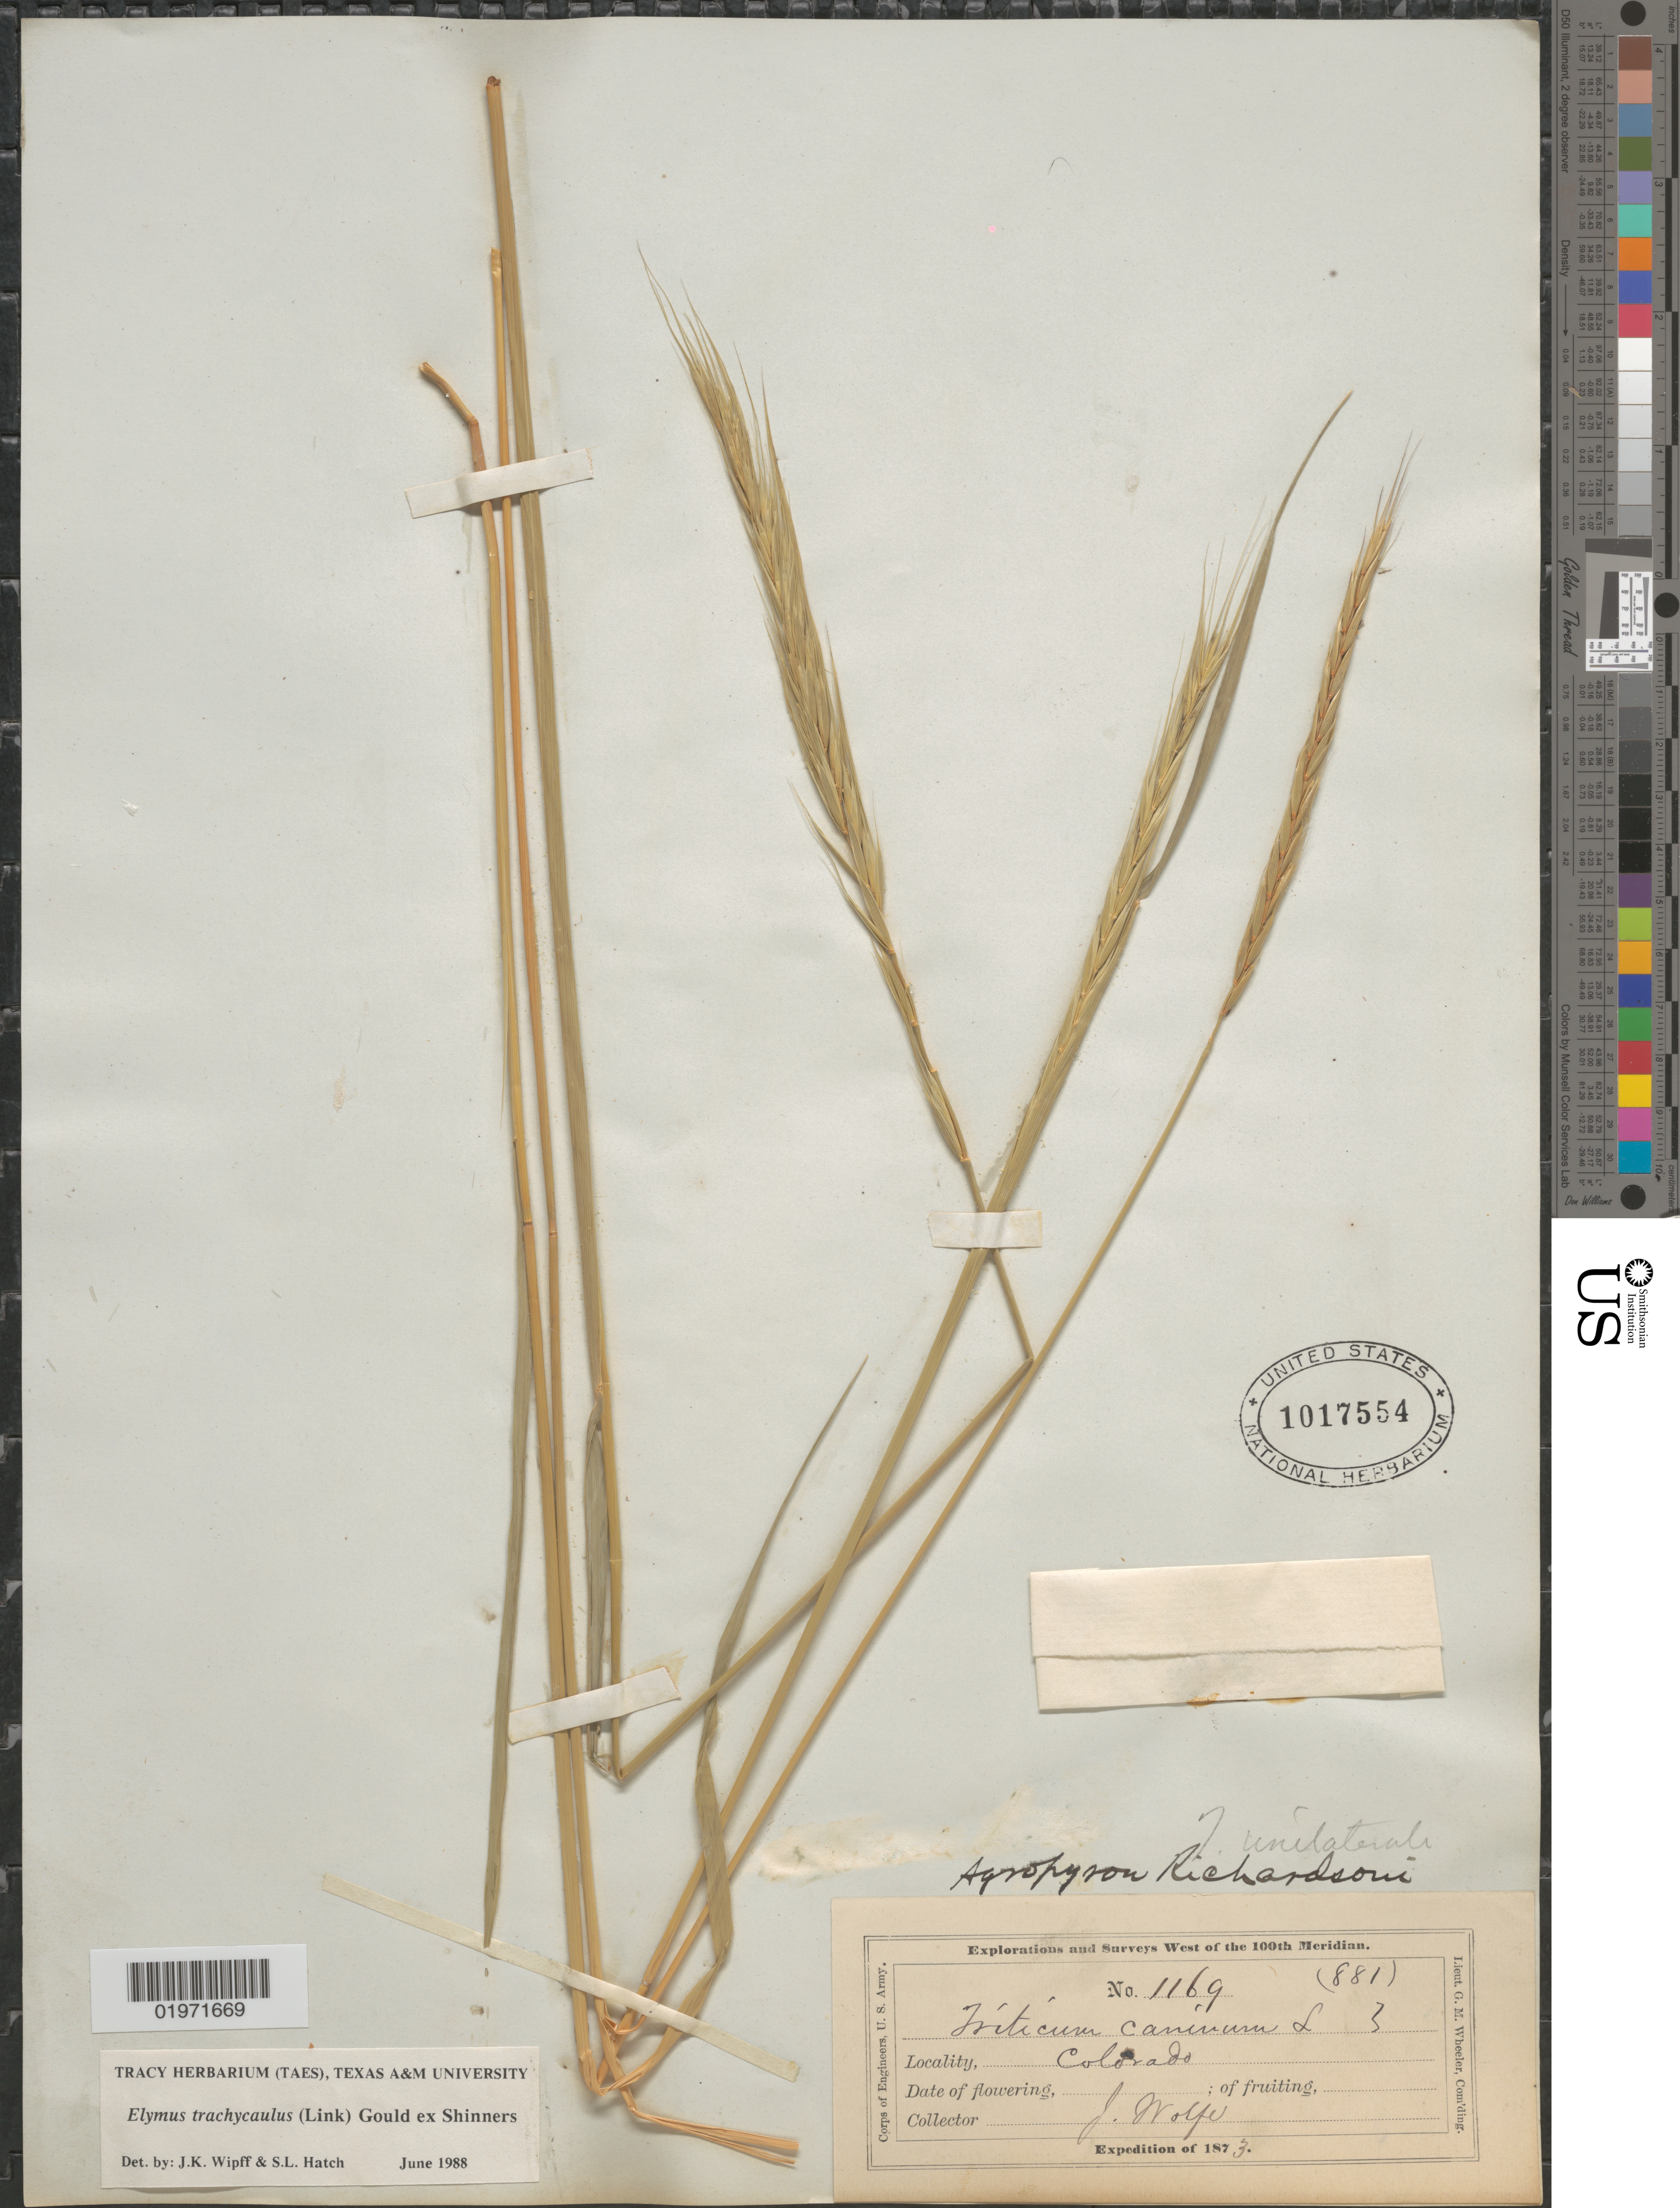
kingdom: Plantae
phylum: Tracheophyta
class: Liliopsida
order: Poales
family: Poaceae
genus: Elymus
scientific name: Elymus trachycaulus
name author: (Link) Gould ex Shinners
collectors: J. Wolfe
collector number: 1169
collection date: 1873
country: United States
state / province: Colorado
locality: Explorations and Surveys West of the 100th Meridian. Expedition of 1873.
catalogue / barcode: US 1017554